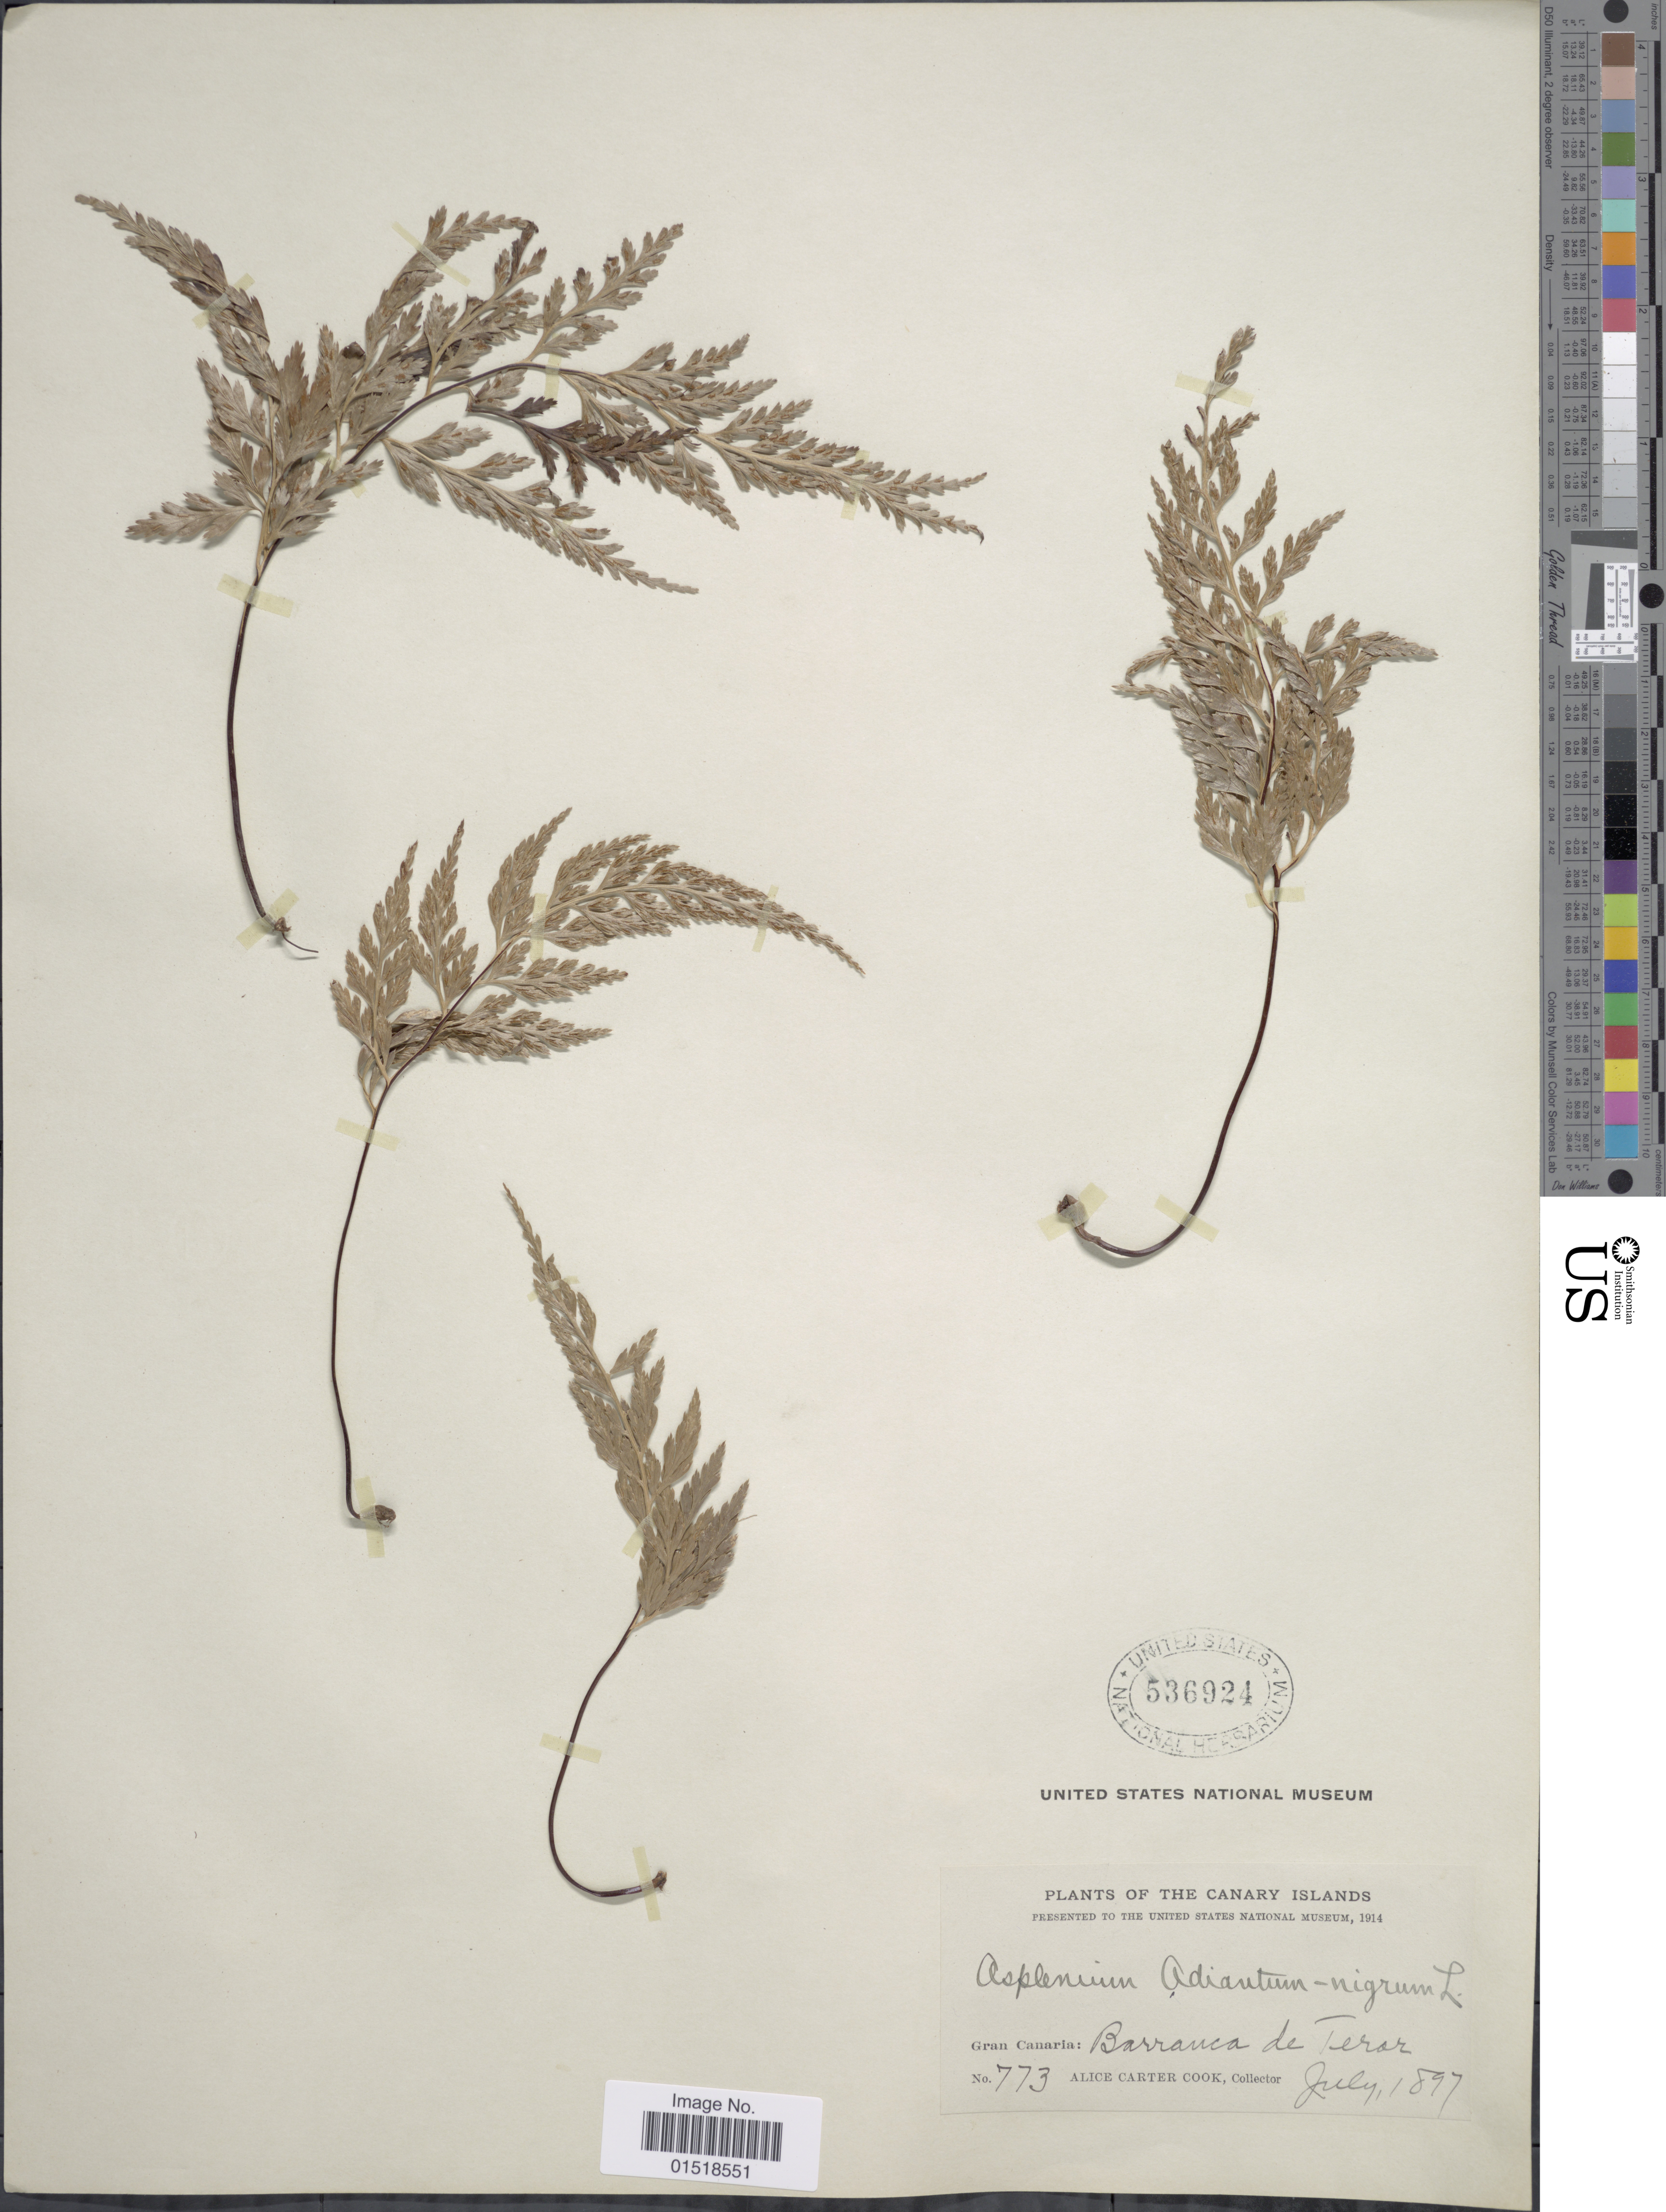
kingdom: Plantae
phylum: Tracheophyta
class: Polypodiopsida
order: Polypodiales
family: Aspleniaceae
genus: Asplenium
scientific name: Asplenium adiantum-nigrum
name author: L.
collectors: Alice C. Cook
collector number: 773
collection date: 1897-07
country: Spain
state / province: Canarias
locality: Canary Islands. Gran Canaria: Barranca de Terar.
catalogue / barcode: US 536924